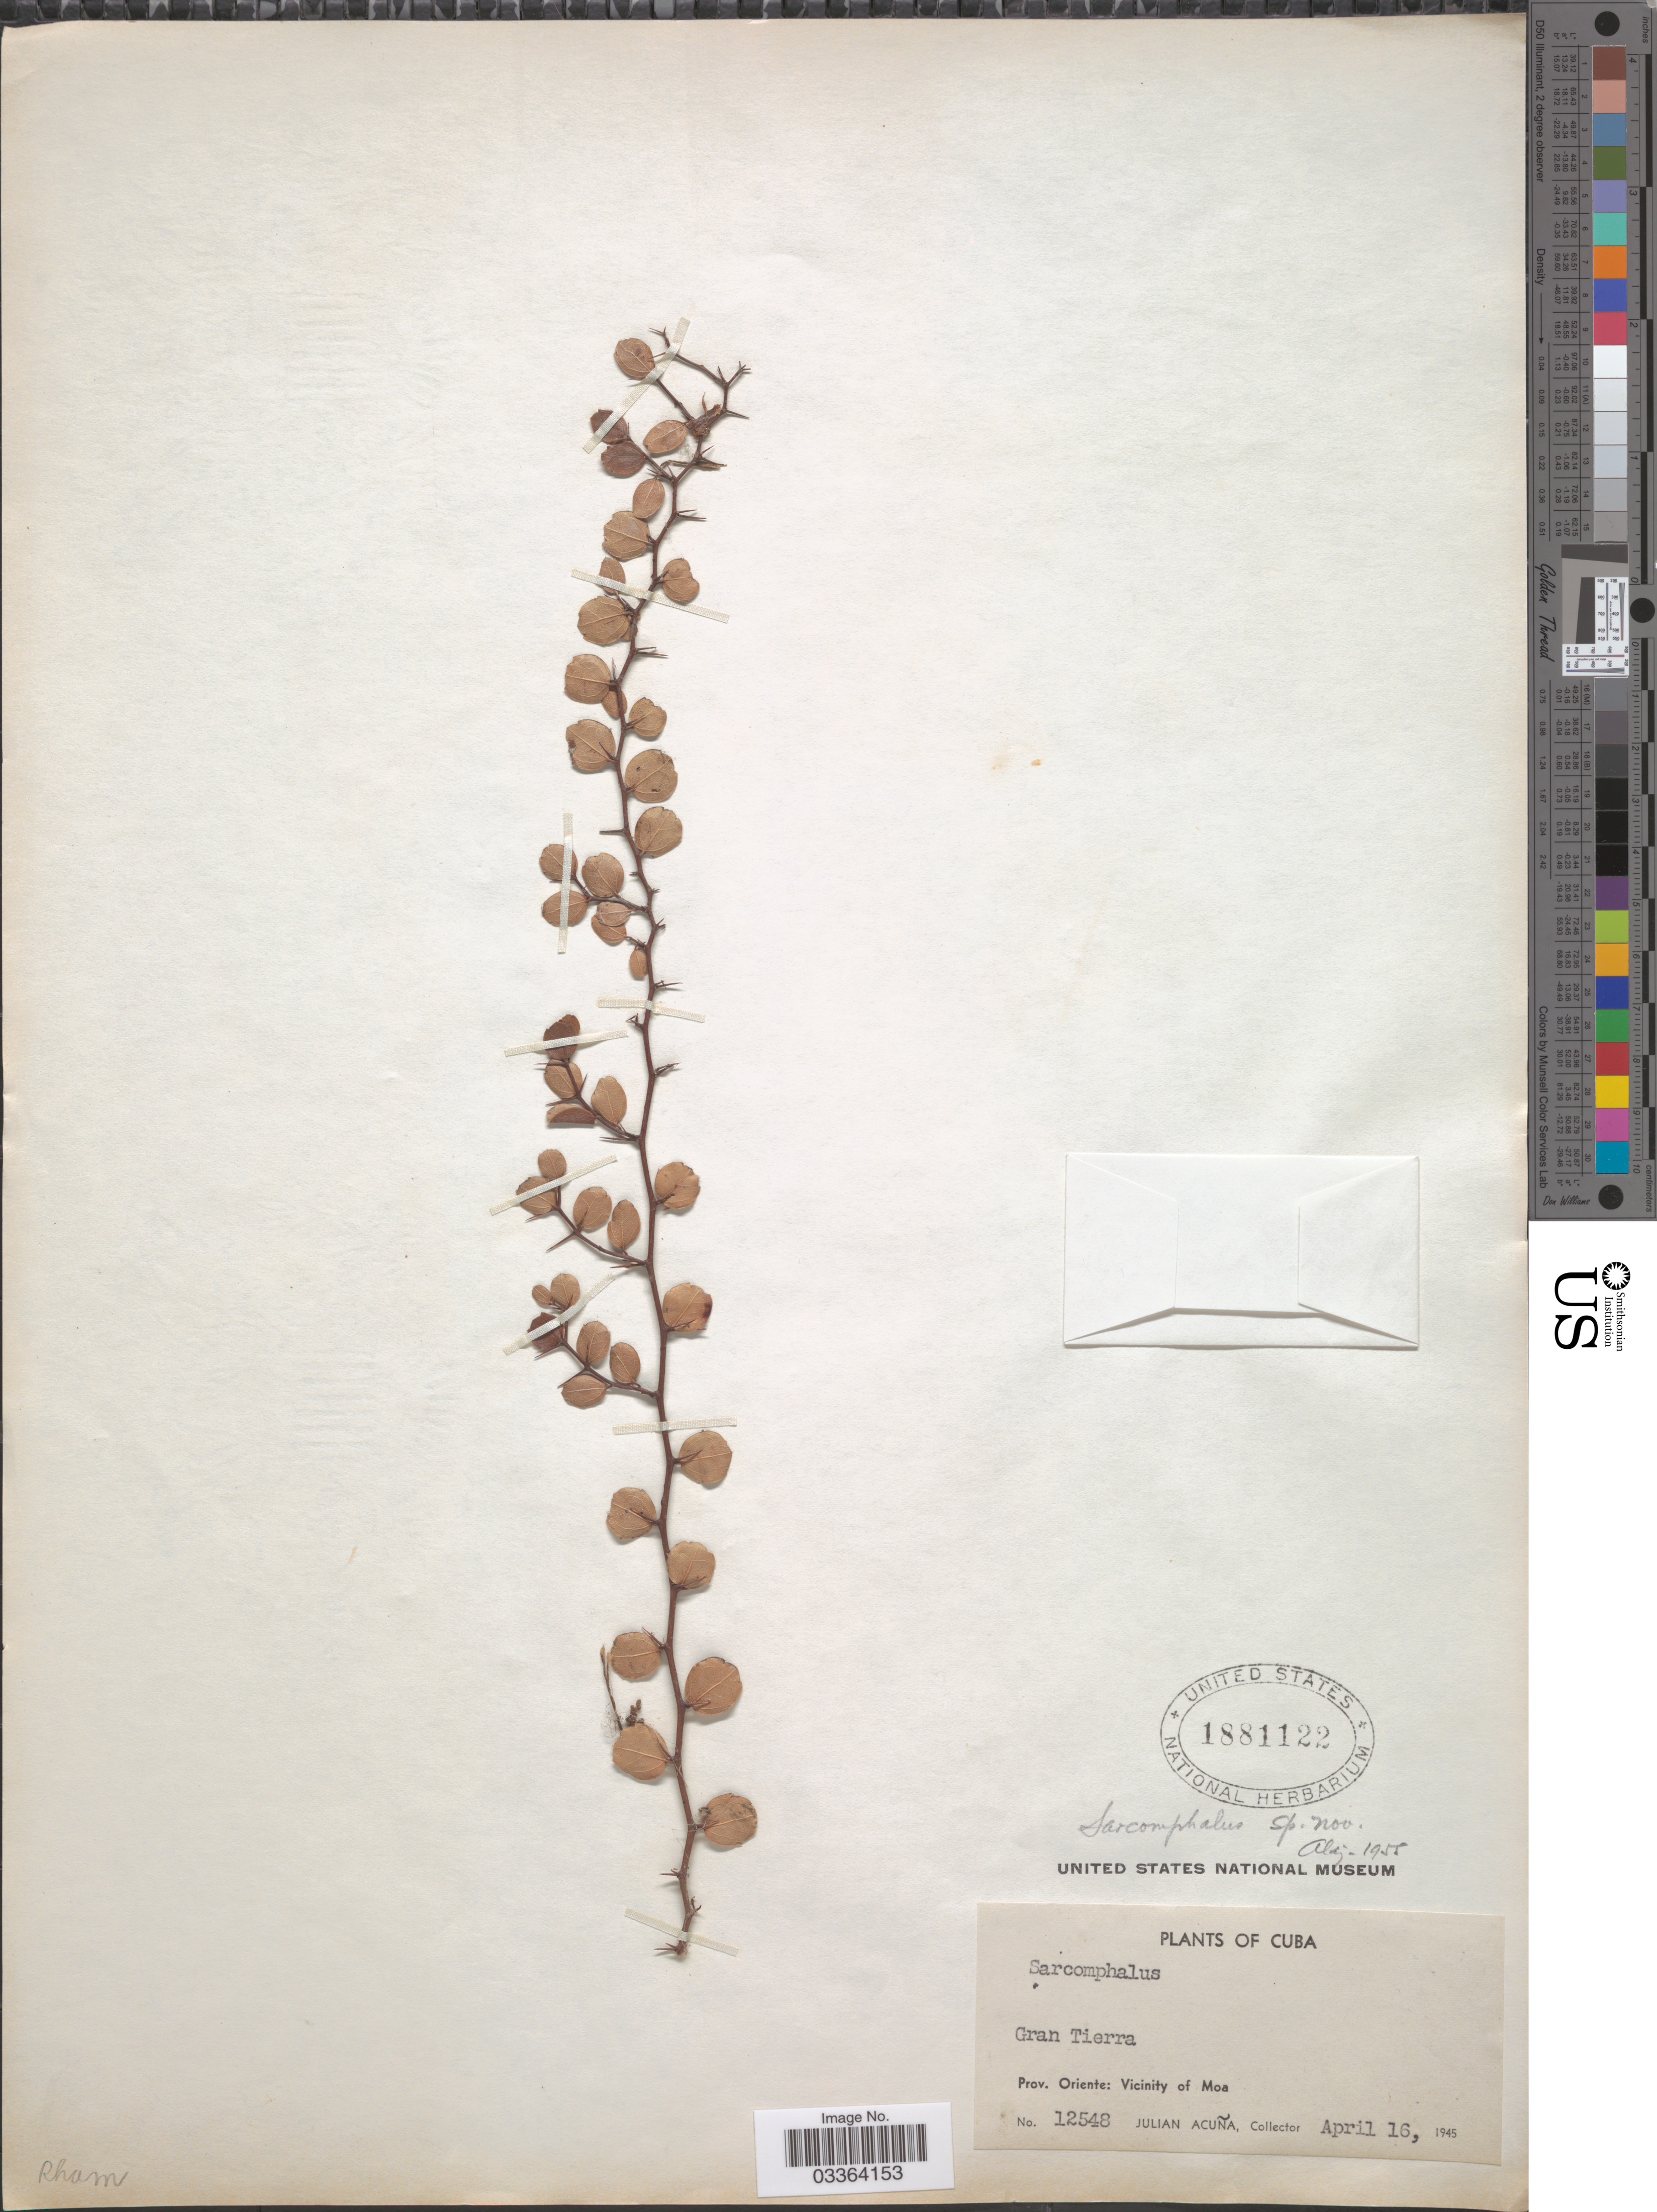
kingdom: Plantae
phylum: Tracheophyta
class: Magnoliopsida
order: Rosales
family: Rhamnaceae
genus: Sarcomphalus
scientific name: Sarcomphalus sp.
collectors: R. Acuña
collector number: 12548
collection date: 1945-04-16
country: Cuba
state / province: Oriente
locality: Gran Tierra, Vicinity of Moa.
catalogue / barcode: US 1881122